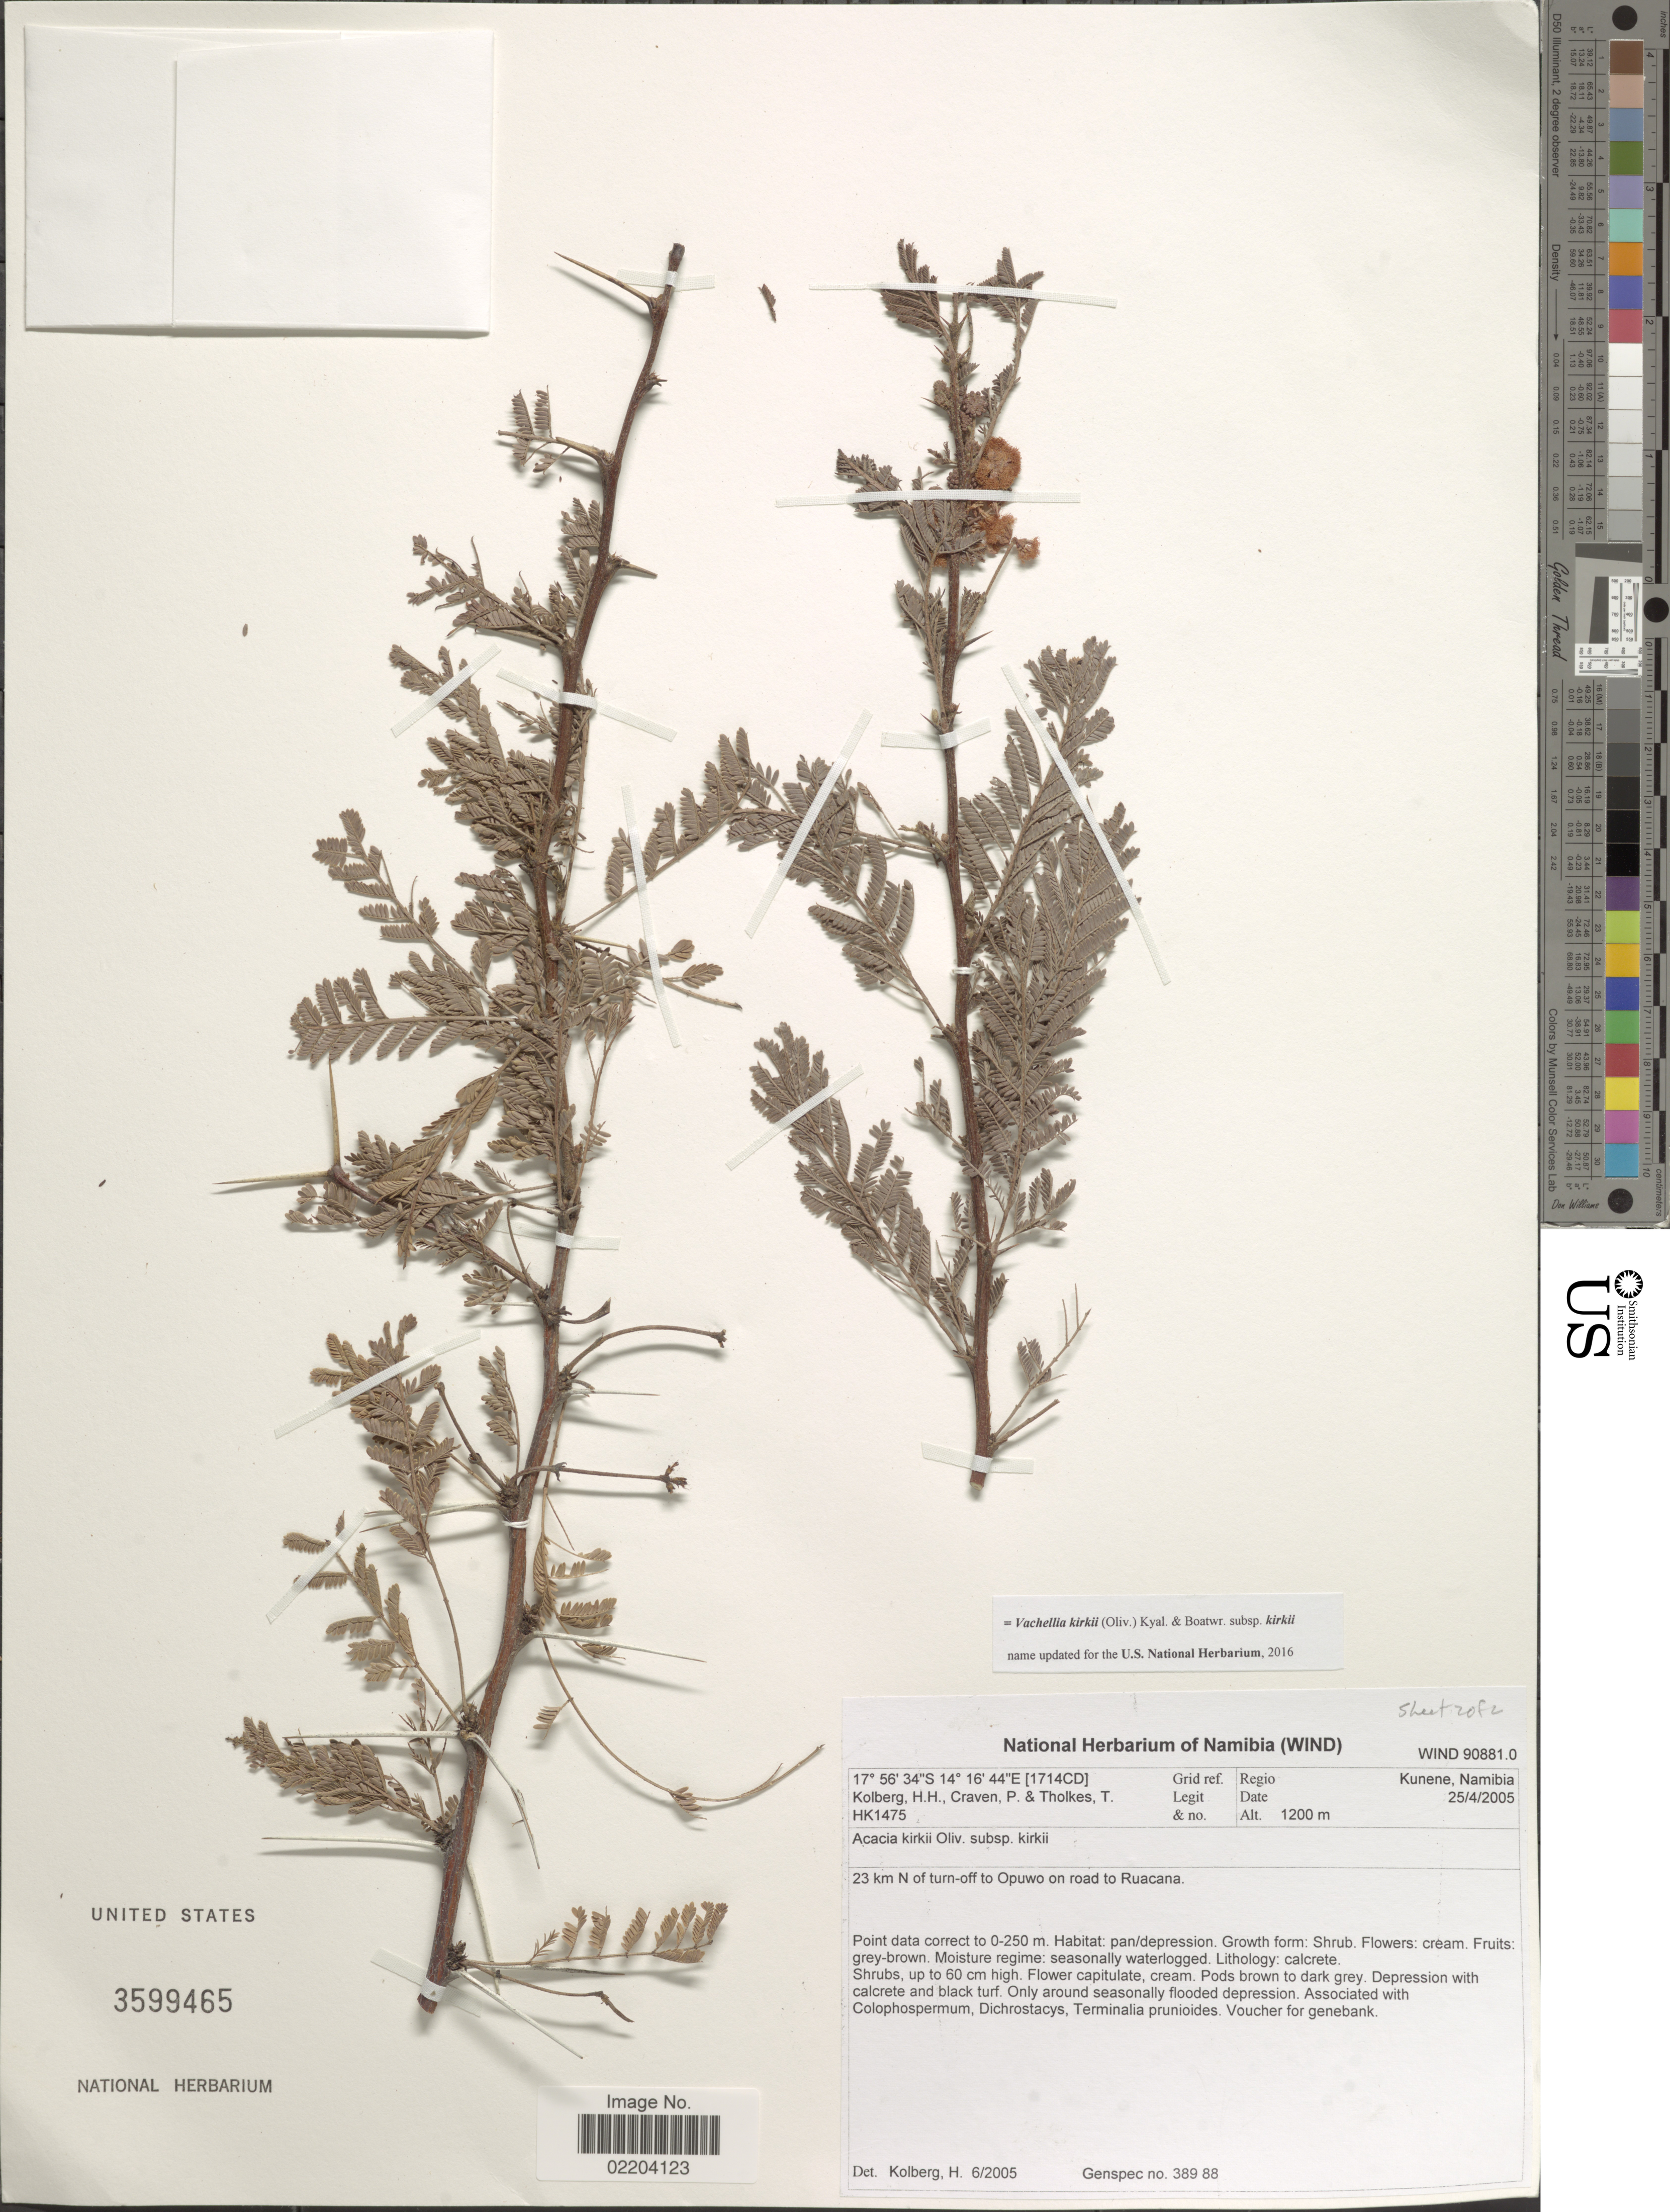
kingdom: Plantae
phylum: Tracheophyta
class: Magnoliopsida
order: Fabales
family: Fabaceae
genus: Vachellia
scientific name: Vachellia kirkii subsp. kirkii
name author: (Oliv.) Kyal. & Boatwr.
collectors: H. H. Kolberg, P. Craven & T. Tholkes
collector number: HK1475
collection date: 2005-04-25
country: Namibia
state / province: Kunene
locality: Regio Kunene, Namibia. 23 km N of turn-off to Opuwo on road to Ruacana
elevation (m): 1200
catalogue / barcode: US 3599465